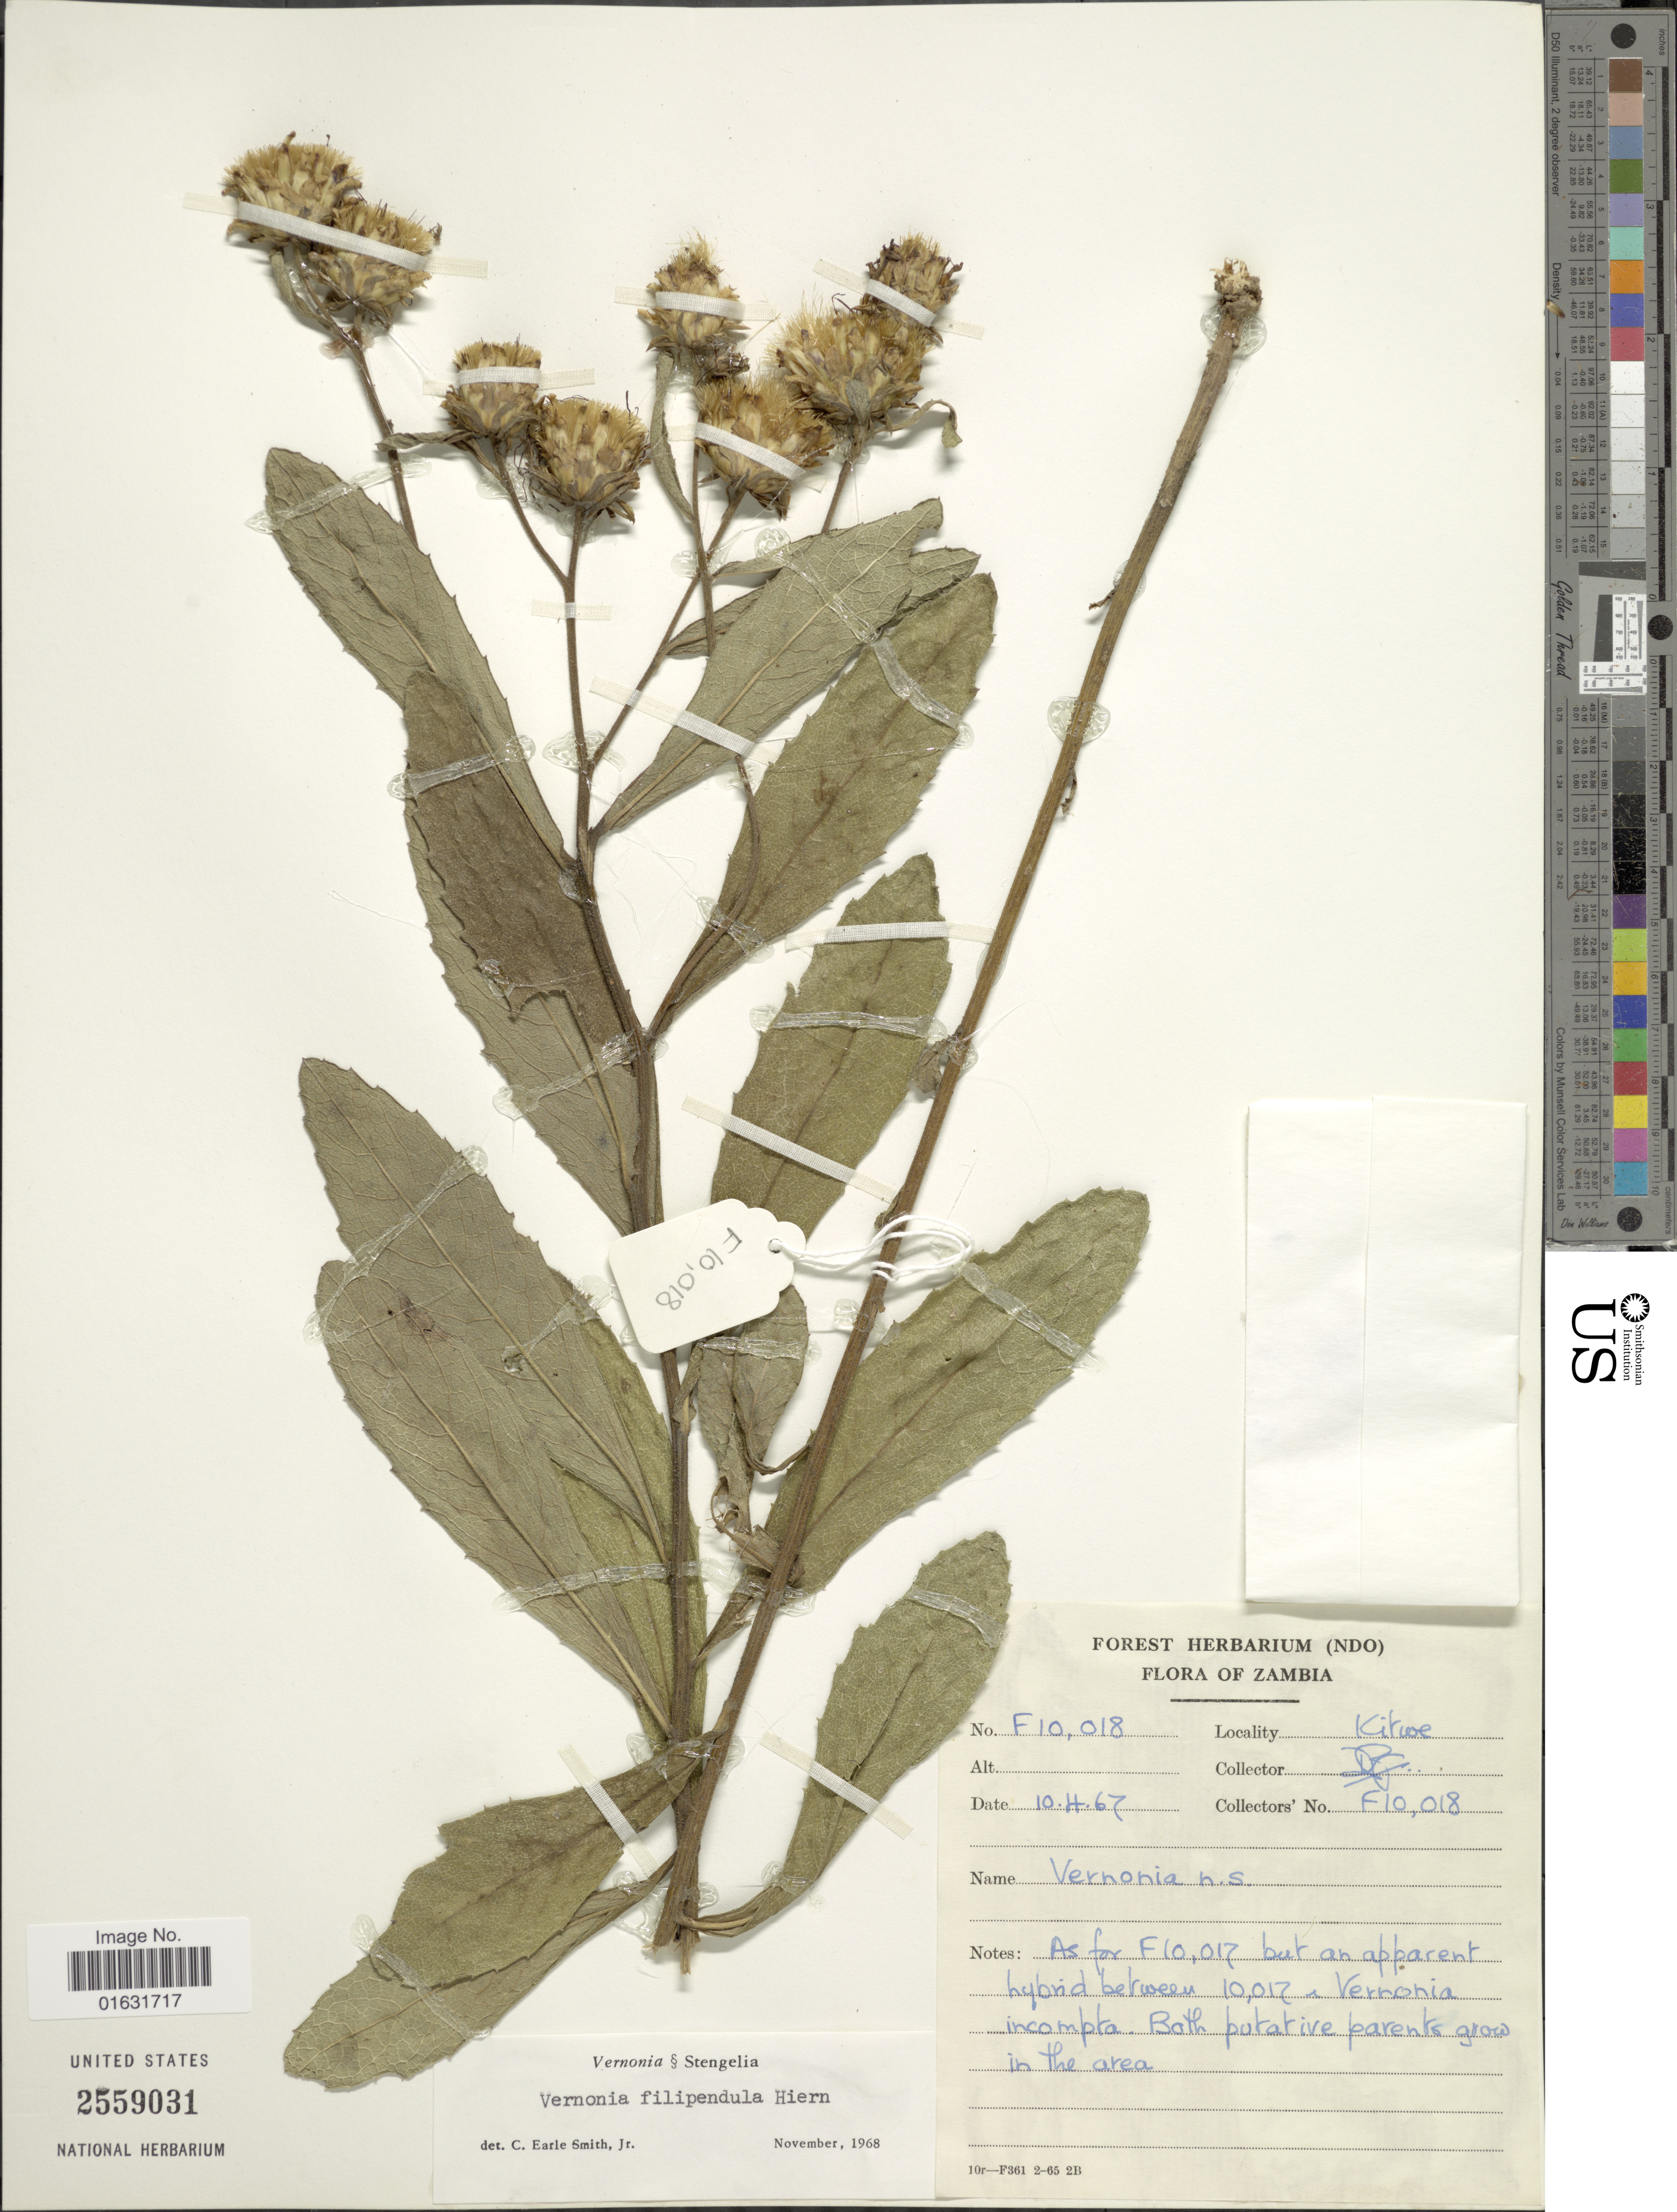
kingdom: Plantae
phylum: Tracheophyta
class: Magnoliopsida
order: Asterales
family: Asteraceae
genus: Baccharoides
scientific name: Baccharoides filipendula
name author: (Hiern) Isawumi et al.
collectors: D. B. Fanshawe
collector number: F10018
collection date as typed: Transcribed d/m/y: 10/4/67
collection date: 1967-04-10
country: Zambia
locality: Kitwe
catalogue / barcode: US 2559031